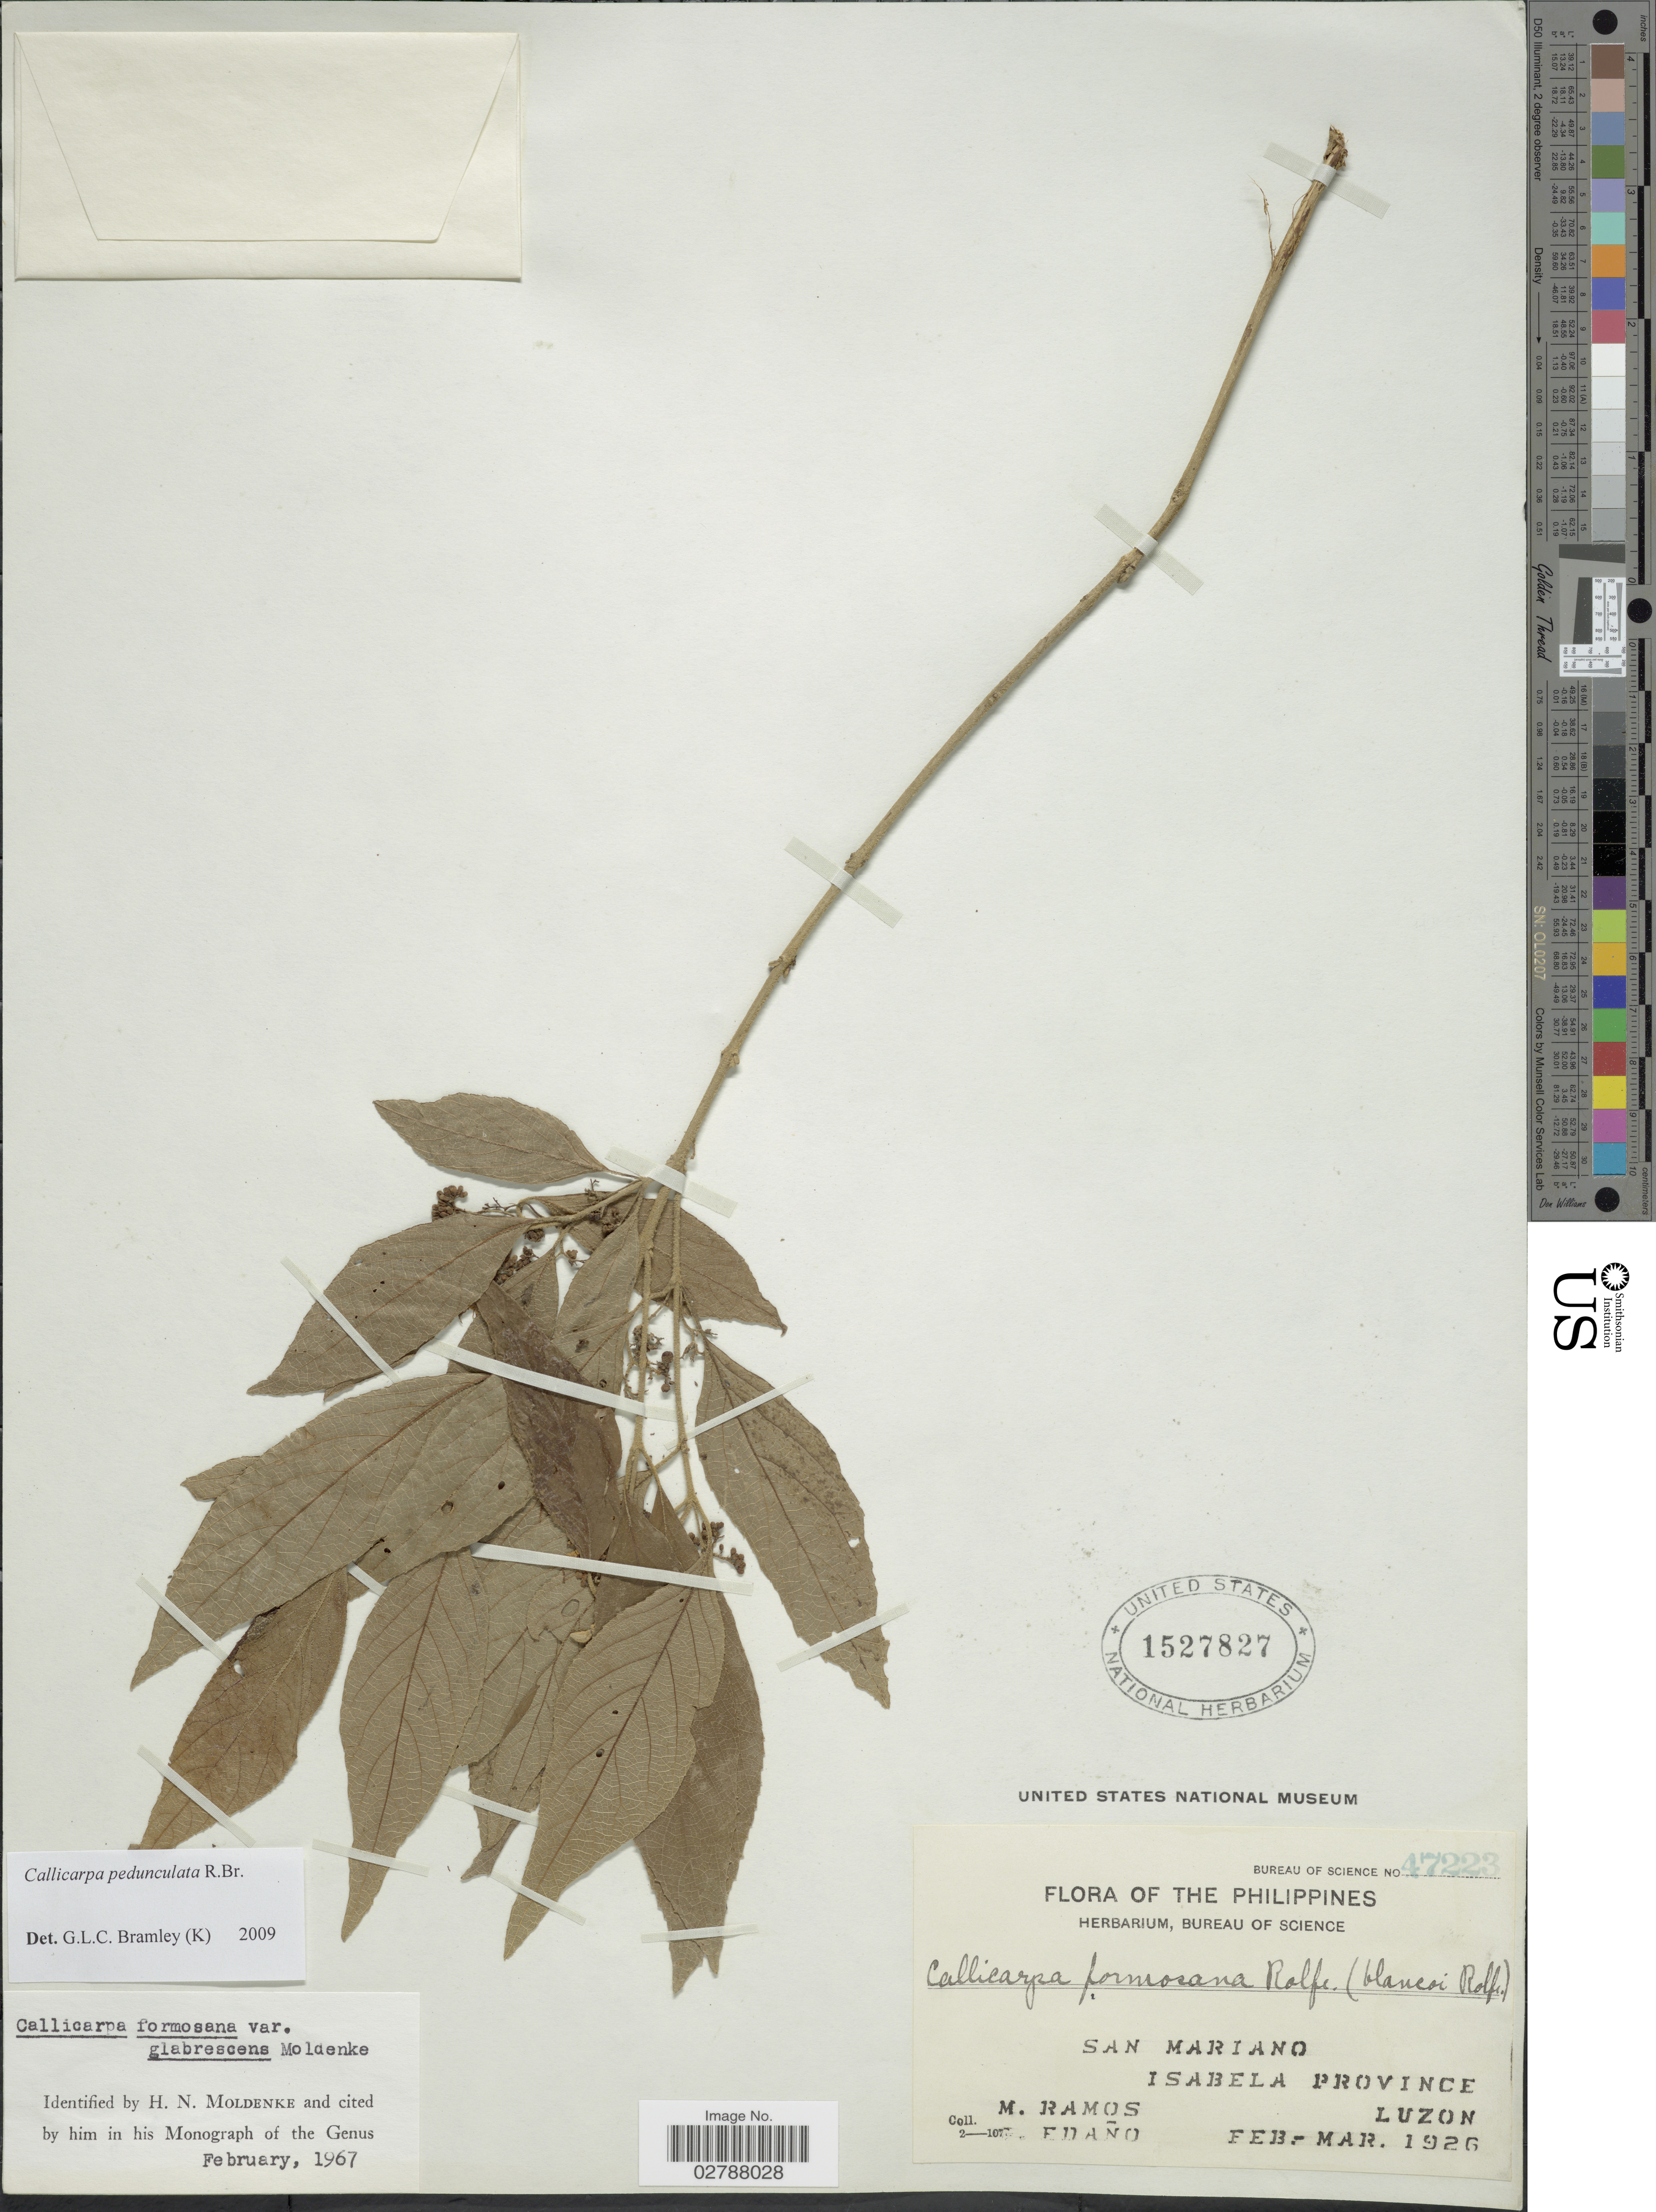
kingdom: Plantae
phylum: Tracheophyta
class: Magnoliopsida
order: Lamiales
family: Lamiaceae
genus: Callicarpa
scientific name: Callicarpa pedunculata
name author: R. Br.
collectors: M. Ramos & G. Edaño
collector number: Bureau of Science47223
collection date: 1926-02/1926-03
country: Philippines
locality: San Mariano, Isabela Province, Luzon.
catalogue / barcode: US 1527827